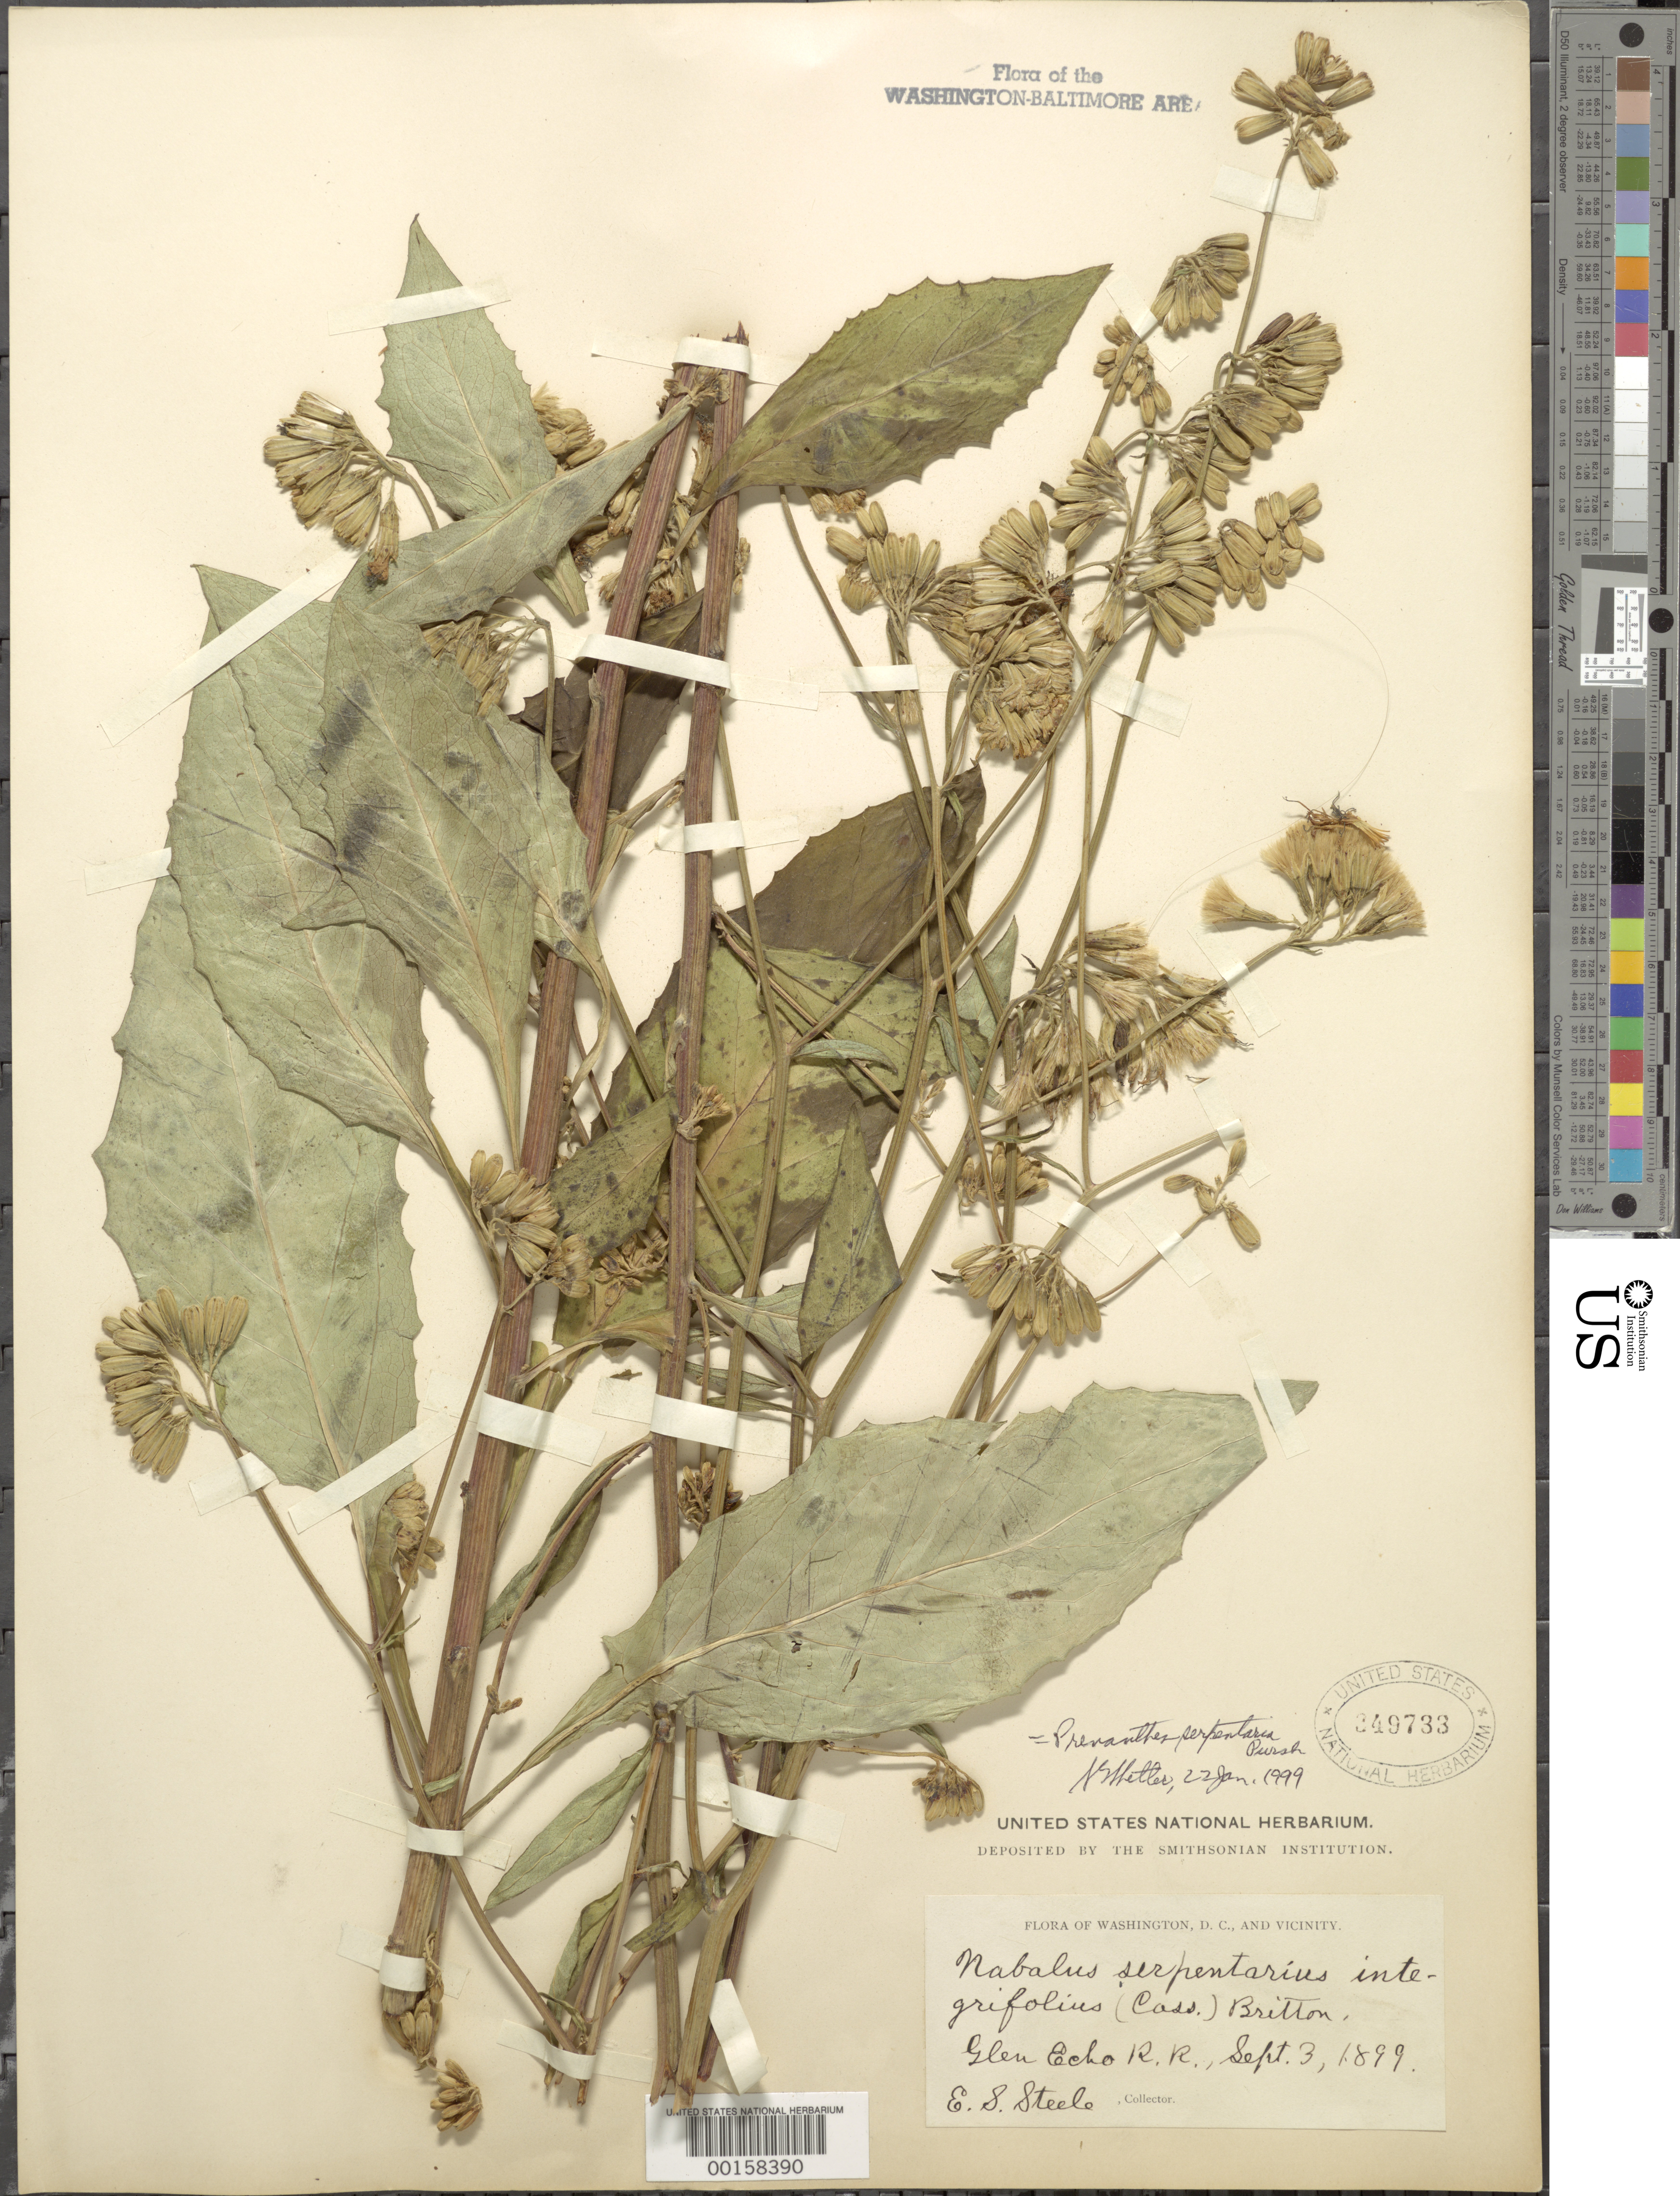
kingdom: Plantae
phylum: Tracheophyta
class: Magnoliopsida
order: Asterales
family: Asteraceae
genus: Nabalus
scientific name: Nabalus serpentarius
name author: (Pursh) Hook.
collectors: E. Steele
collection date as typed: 03 Sep 1899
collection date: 1899-09-03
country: United States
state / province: Maryland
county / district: Montgomery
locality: Glen Echo Railroad C. & O. Canal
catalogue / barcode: US 349733